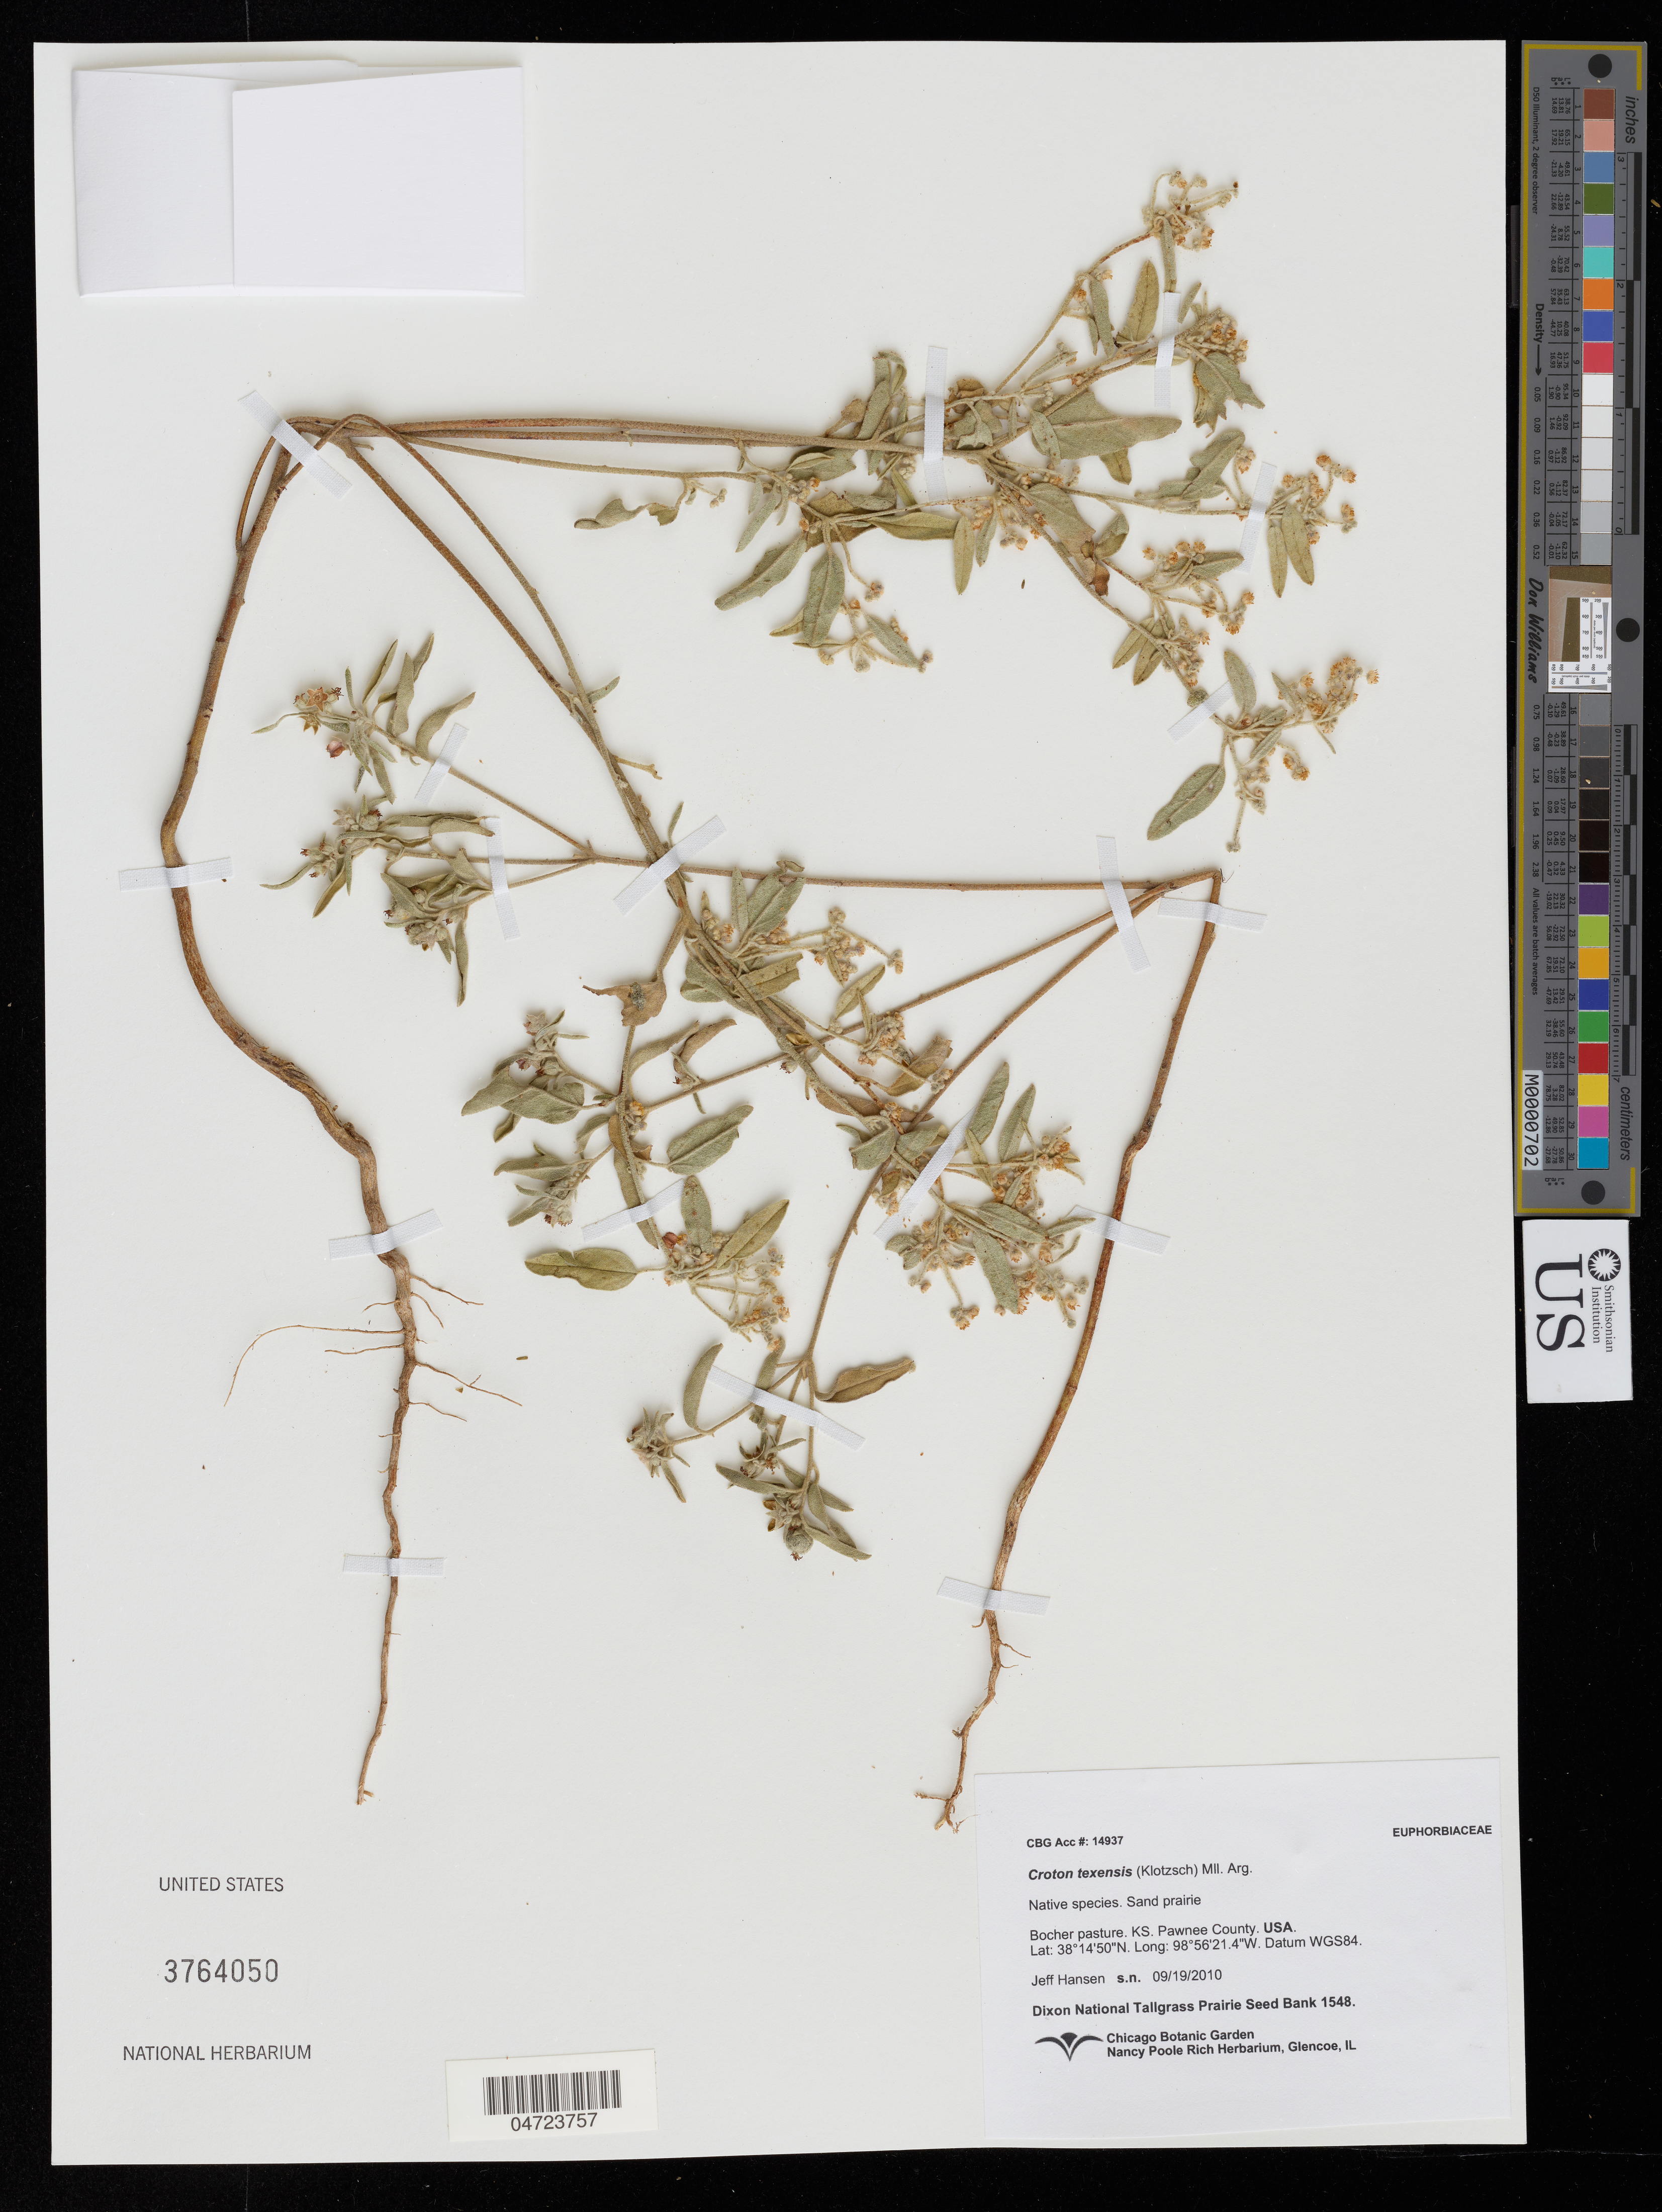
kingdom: Plantae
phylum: Tracheophyta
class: Magnoliopsida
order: Malpighiales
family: Euphorbiaceae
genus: Croton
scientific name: Croton texensis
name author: (Klotzsch) Müll. Arg.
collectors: J. Hansen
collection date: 2010-09-19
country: United States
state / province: Kansas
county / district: Pawnee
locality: Bocher pasture. Pawnee County.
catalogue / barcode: US 3764050